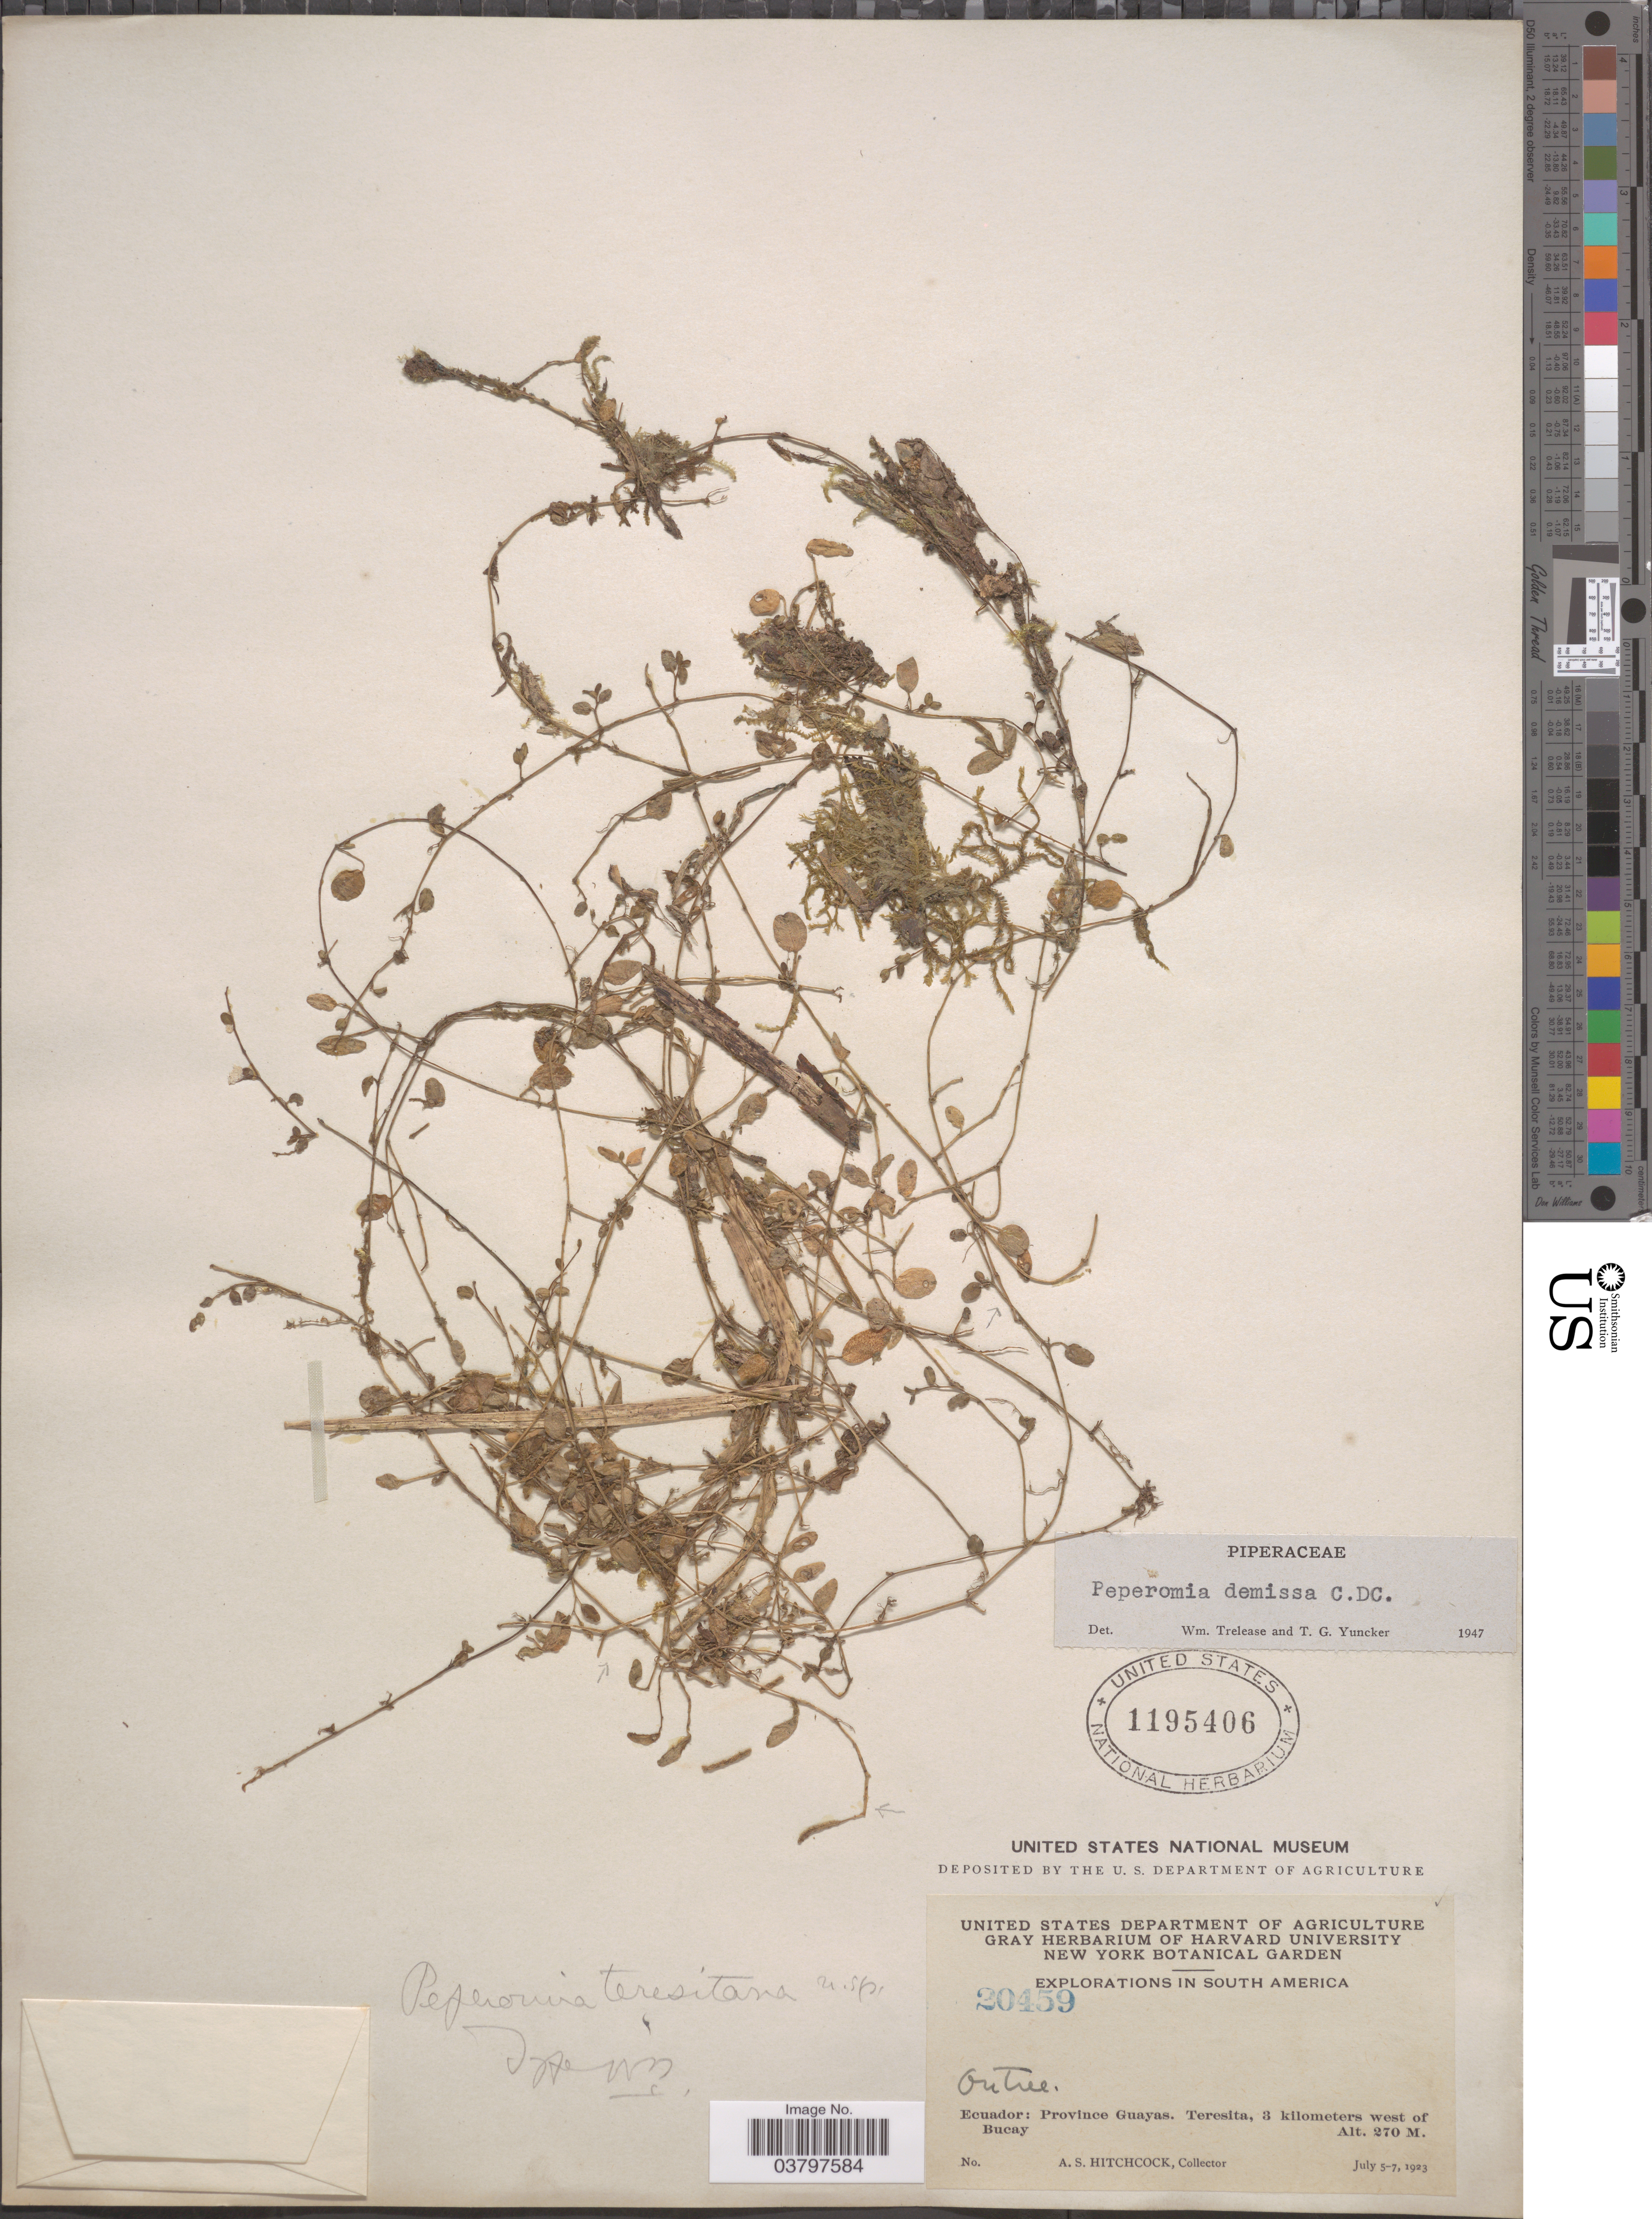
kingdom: Plantae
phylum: Tracheophyta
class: Magnoliopsida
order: Piperales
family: Piperaceae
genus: Peperomia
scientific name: Peperomia jamesoniana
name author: C. DC.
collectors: A. S. Hitchcock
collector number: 20459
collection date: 1923-07-05/1923-07-07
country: Ecuador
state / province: Guayas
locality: Teresita, 3 kilometers west of Bucay.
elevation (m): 270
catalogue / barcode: US 1195406